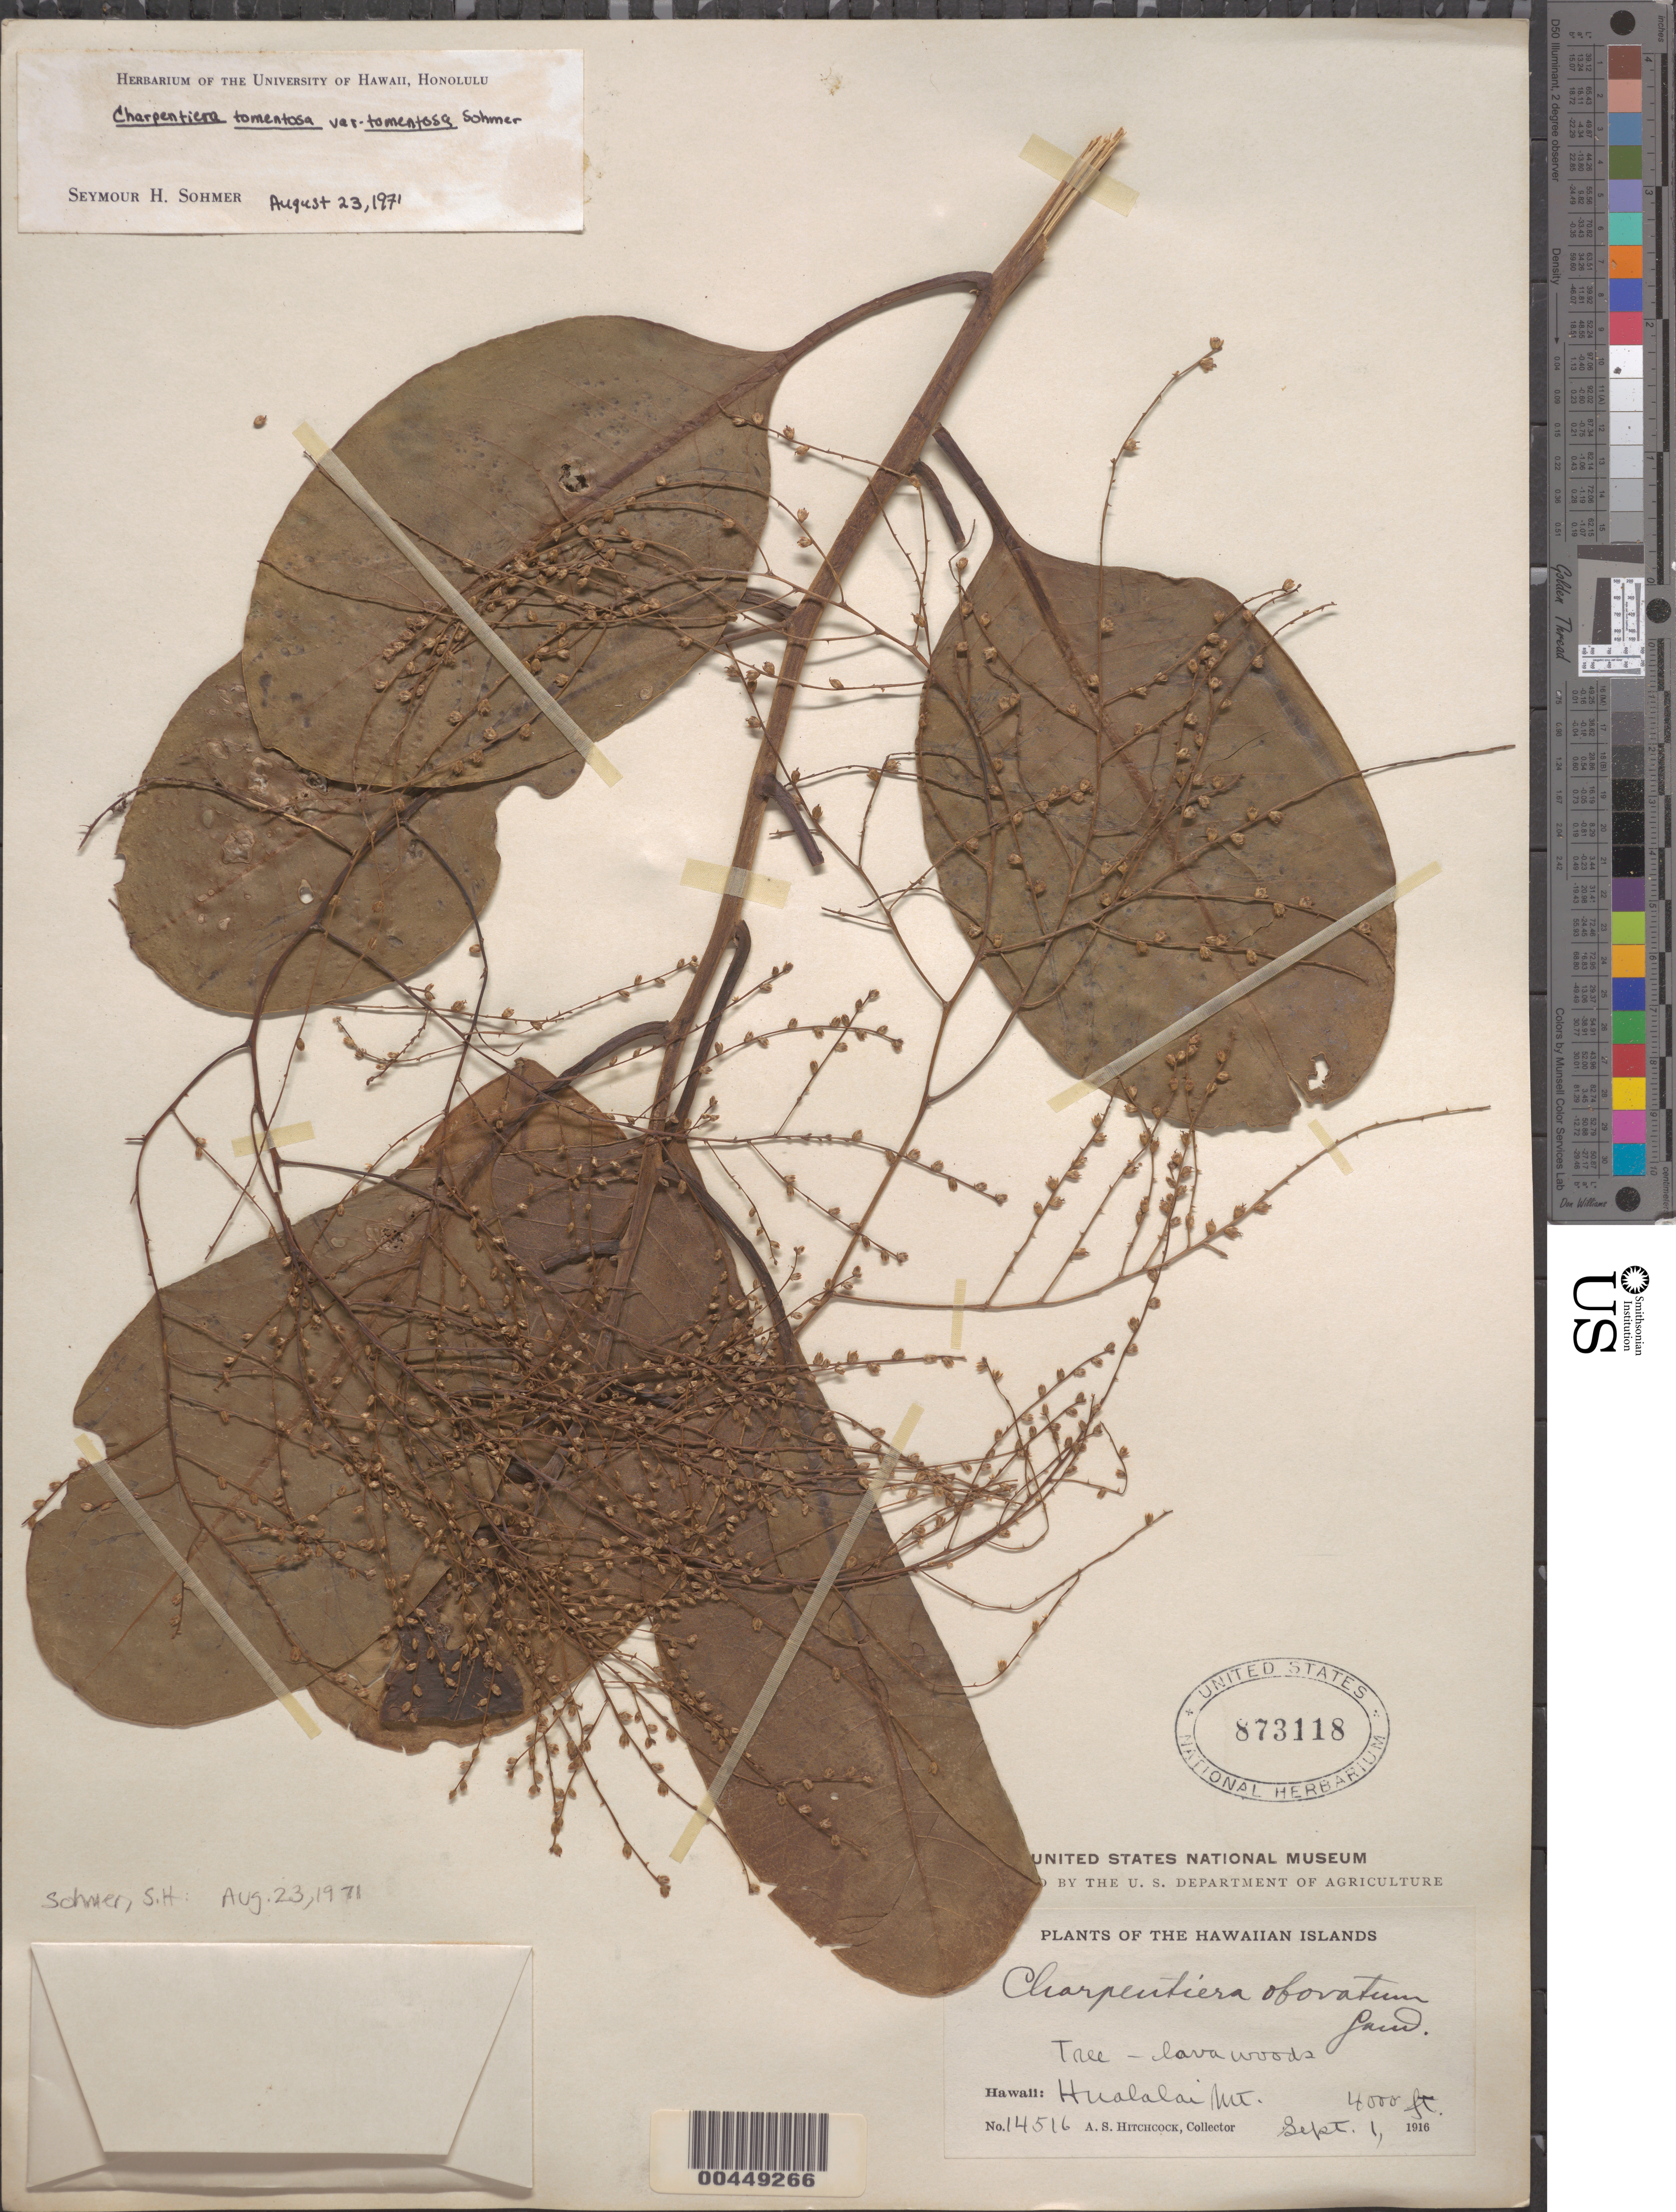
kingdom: Plantae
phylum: Tracheophyta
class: Magnoliopsida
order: Caryophyllales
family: Amaranthaceae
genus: Charpentiera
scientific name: Charpentiera tomentosa var. tomentosa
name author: Sohmer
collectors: A. S. Hitchcock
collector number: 14516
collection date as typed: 1 Sep 1916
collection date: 1916-09-01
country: United States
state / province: Hawaii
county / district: Hawaii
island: Hawaii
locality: Hualalai Mt.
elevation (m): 1219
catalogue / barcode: US 873118